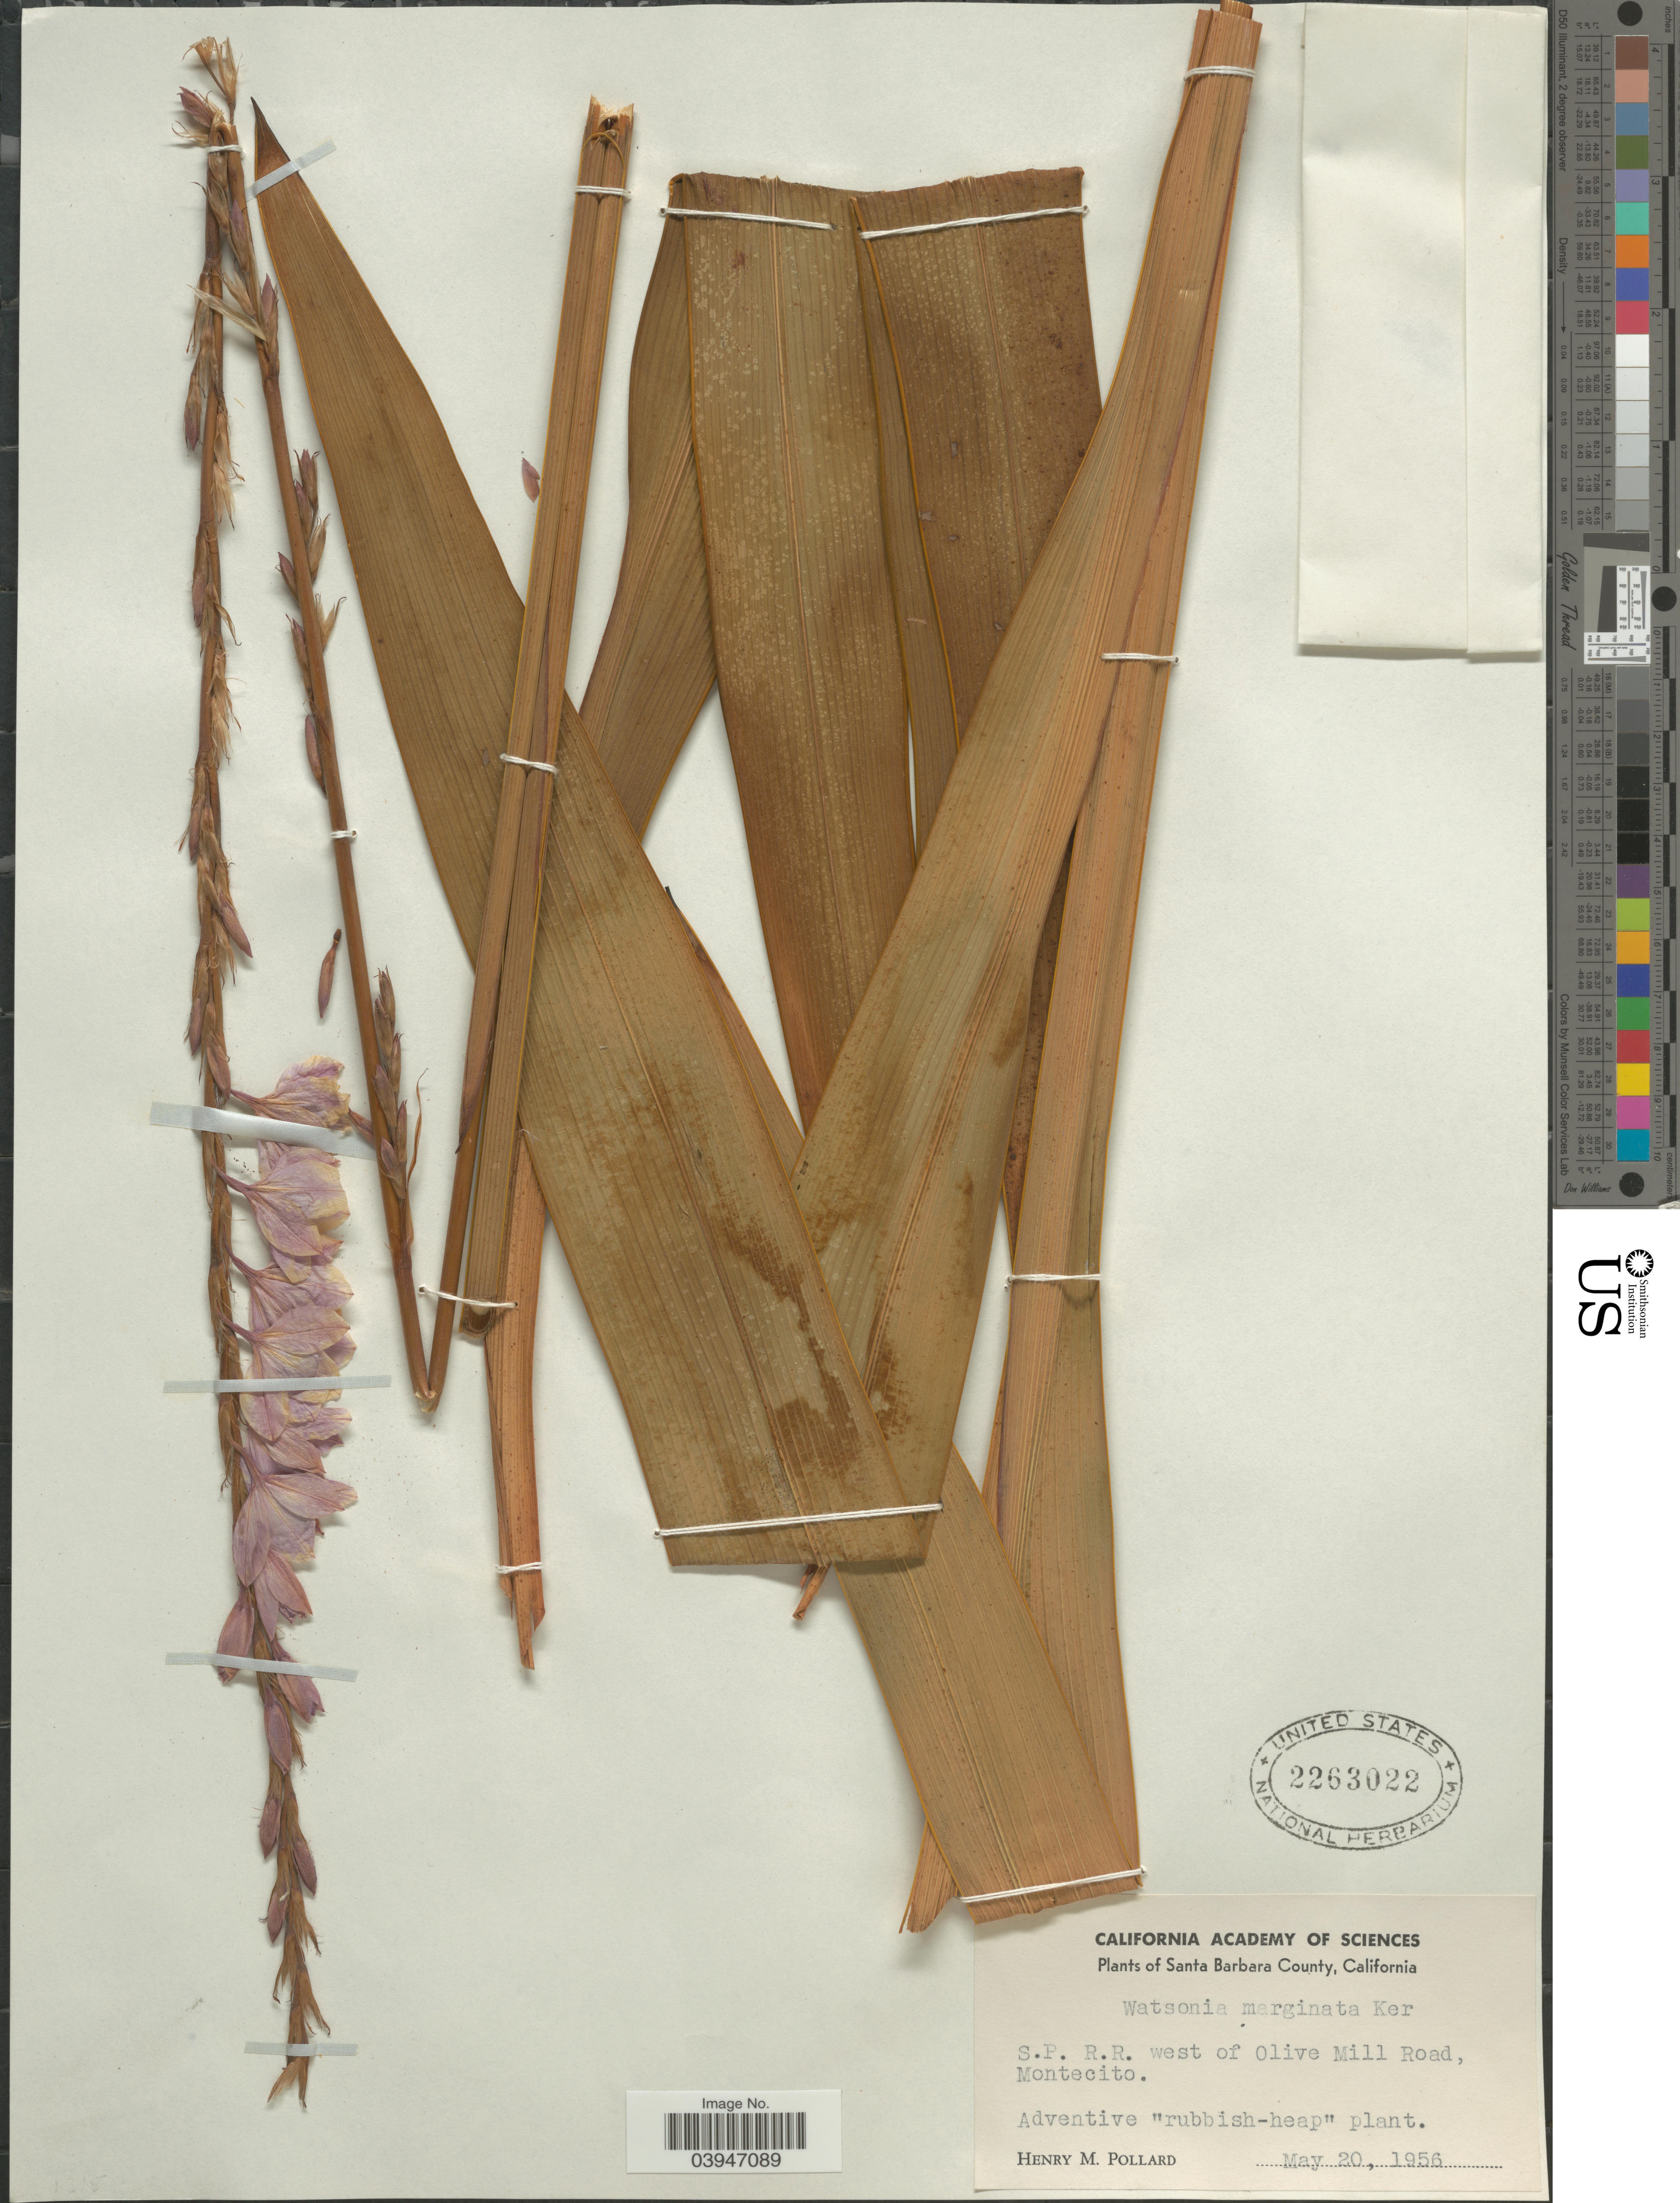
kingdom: Plantae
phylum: Tracheophyta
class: Liliopsida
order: Asparagales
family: Iridaceae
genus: Watsonia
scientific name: Watsonia marginata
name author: (L. f.) Ker Gawl.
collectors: H. M. Pollard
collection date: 1956-05-20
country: United States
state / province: California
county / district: Santa Barbara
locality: Santa Barbara County. S.P. R.R. west of Olive Mill Road, Montecito.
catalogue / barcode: US 2263022